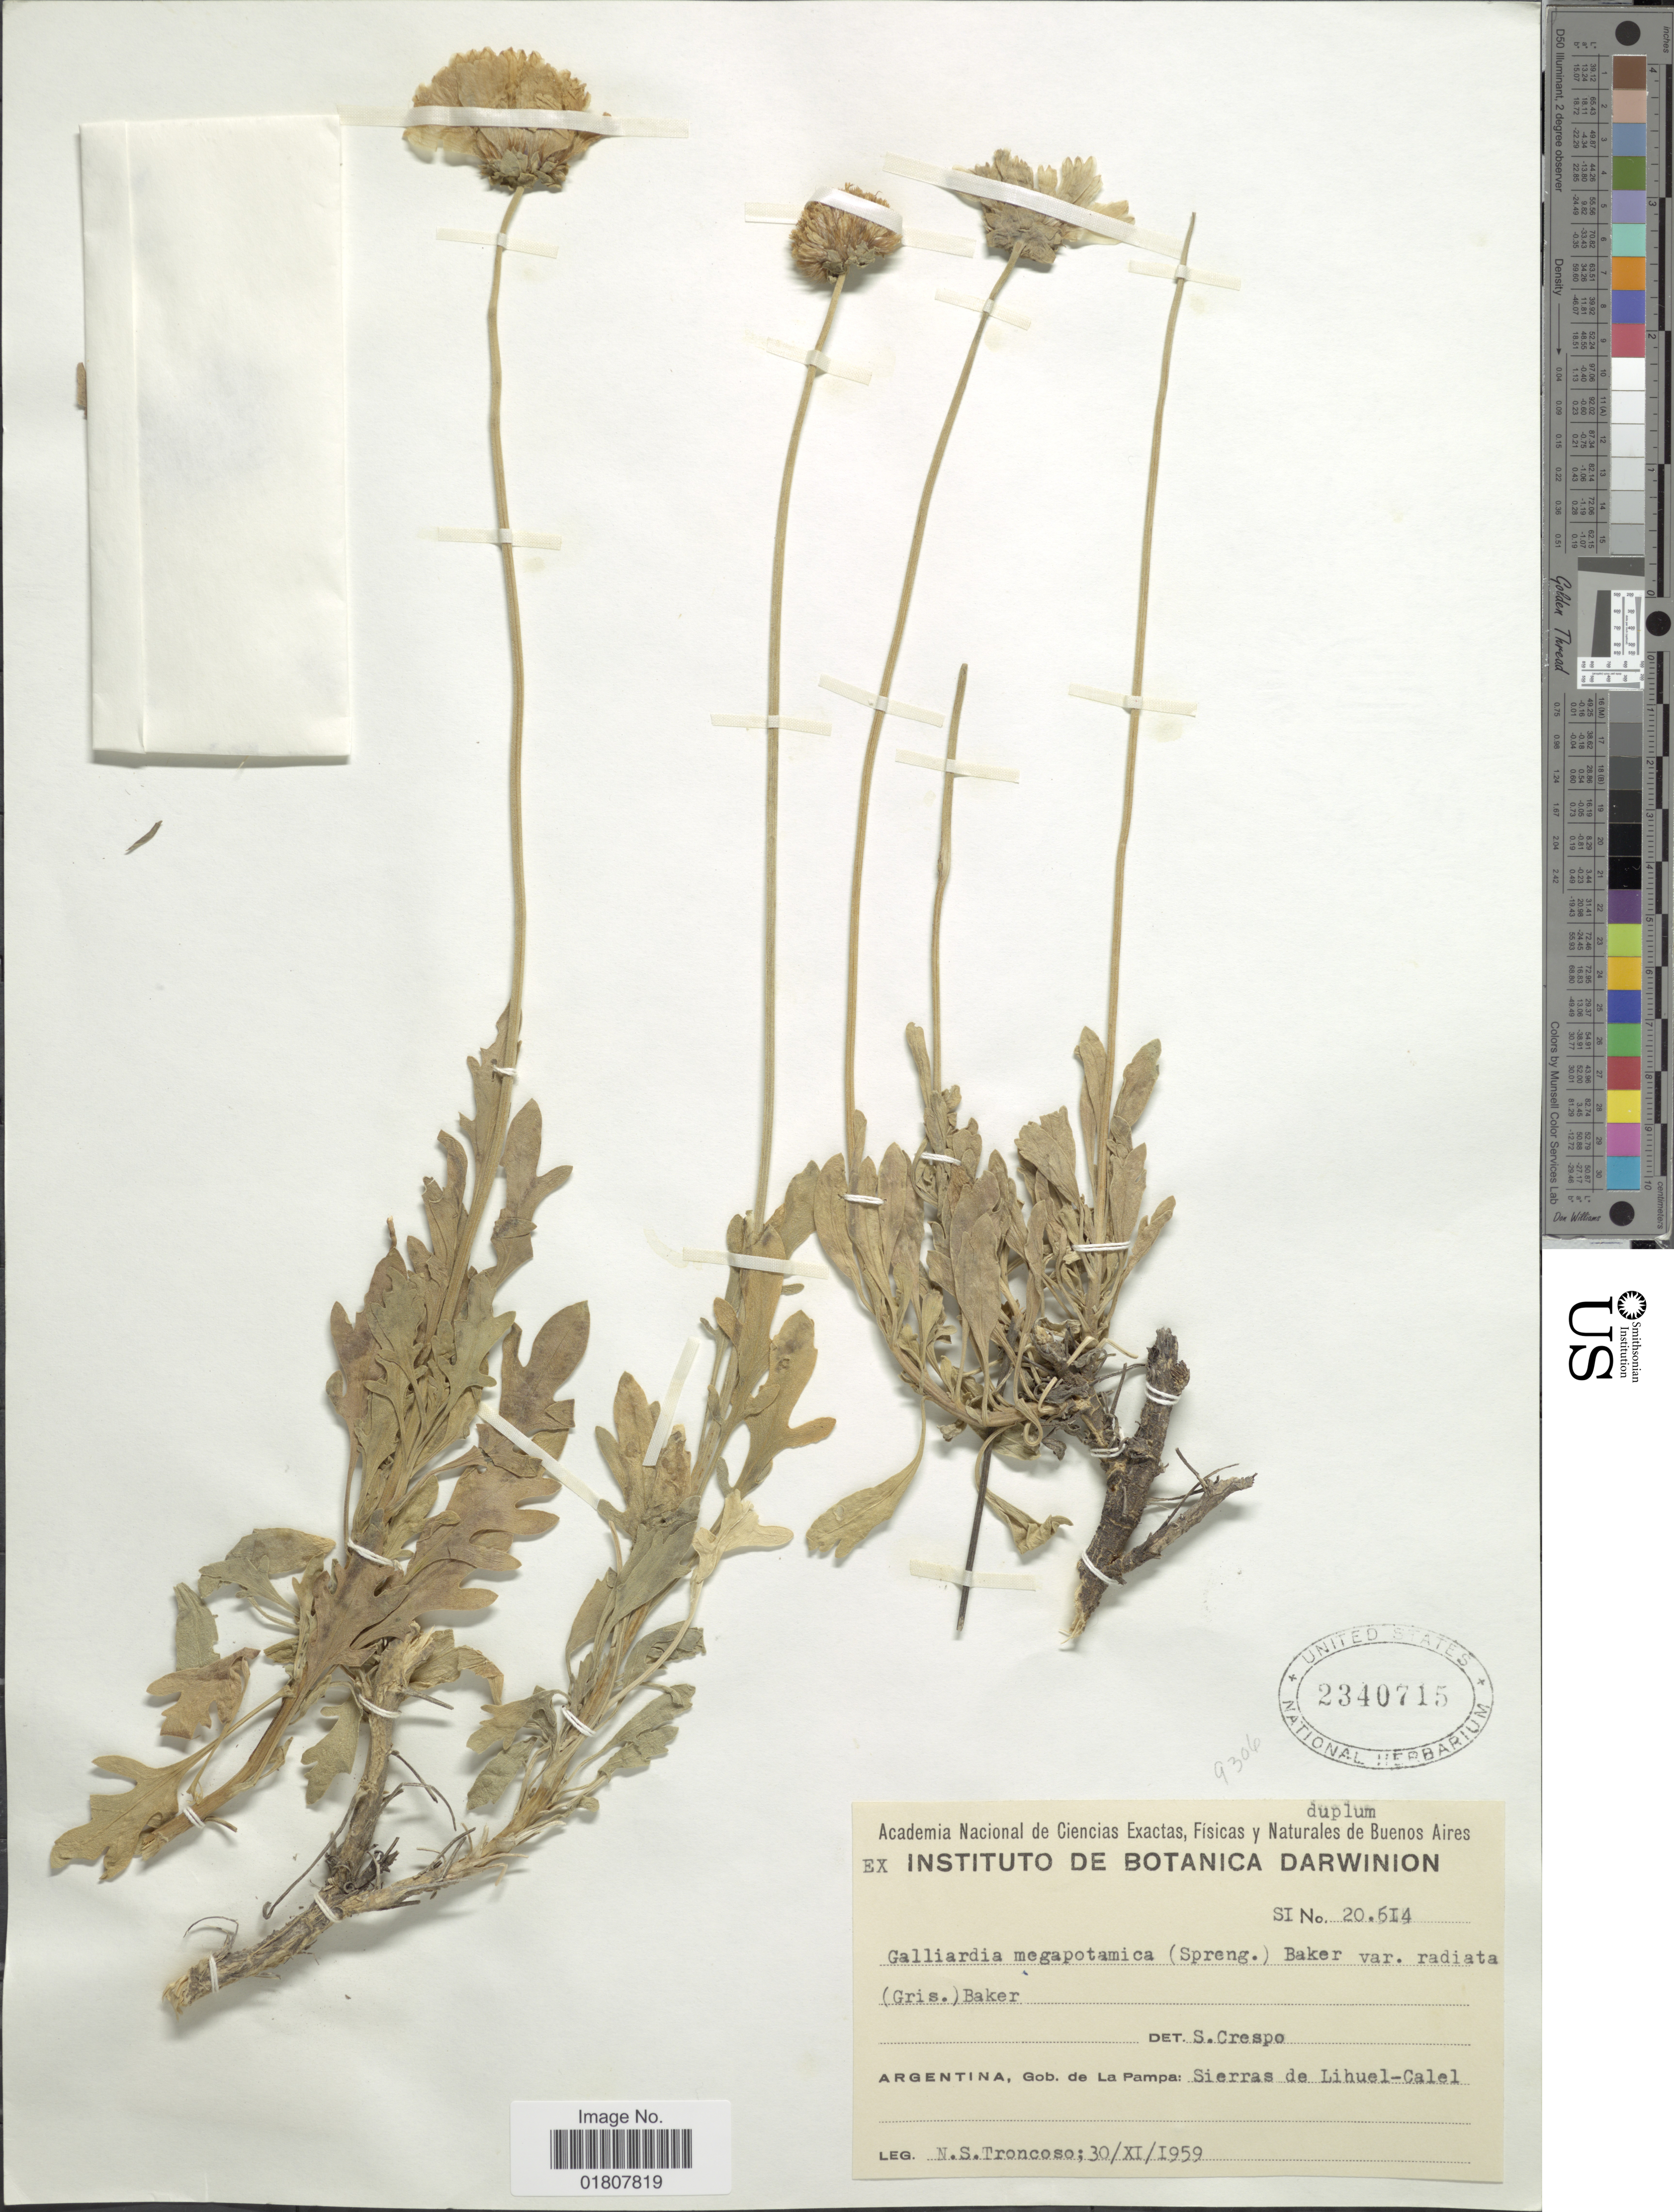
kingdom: Plantae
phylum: Tracheophyta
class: Magnoliopsida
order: Asterales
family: Asteraceae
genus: Gaillardia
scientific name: Gaillardia megapotamica var. radiata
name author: Baker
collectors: N. Troncoso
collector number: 20614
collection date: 1959-11-30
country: Argentina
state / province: La Pampa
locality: Sierras de Lihuel-Calel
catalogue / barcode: US 2340715